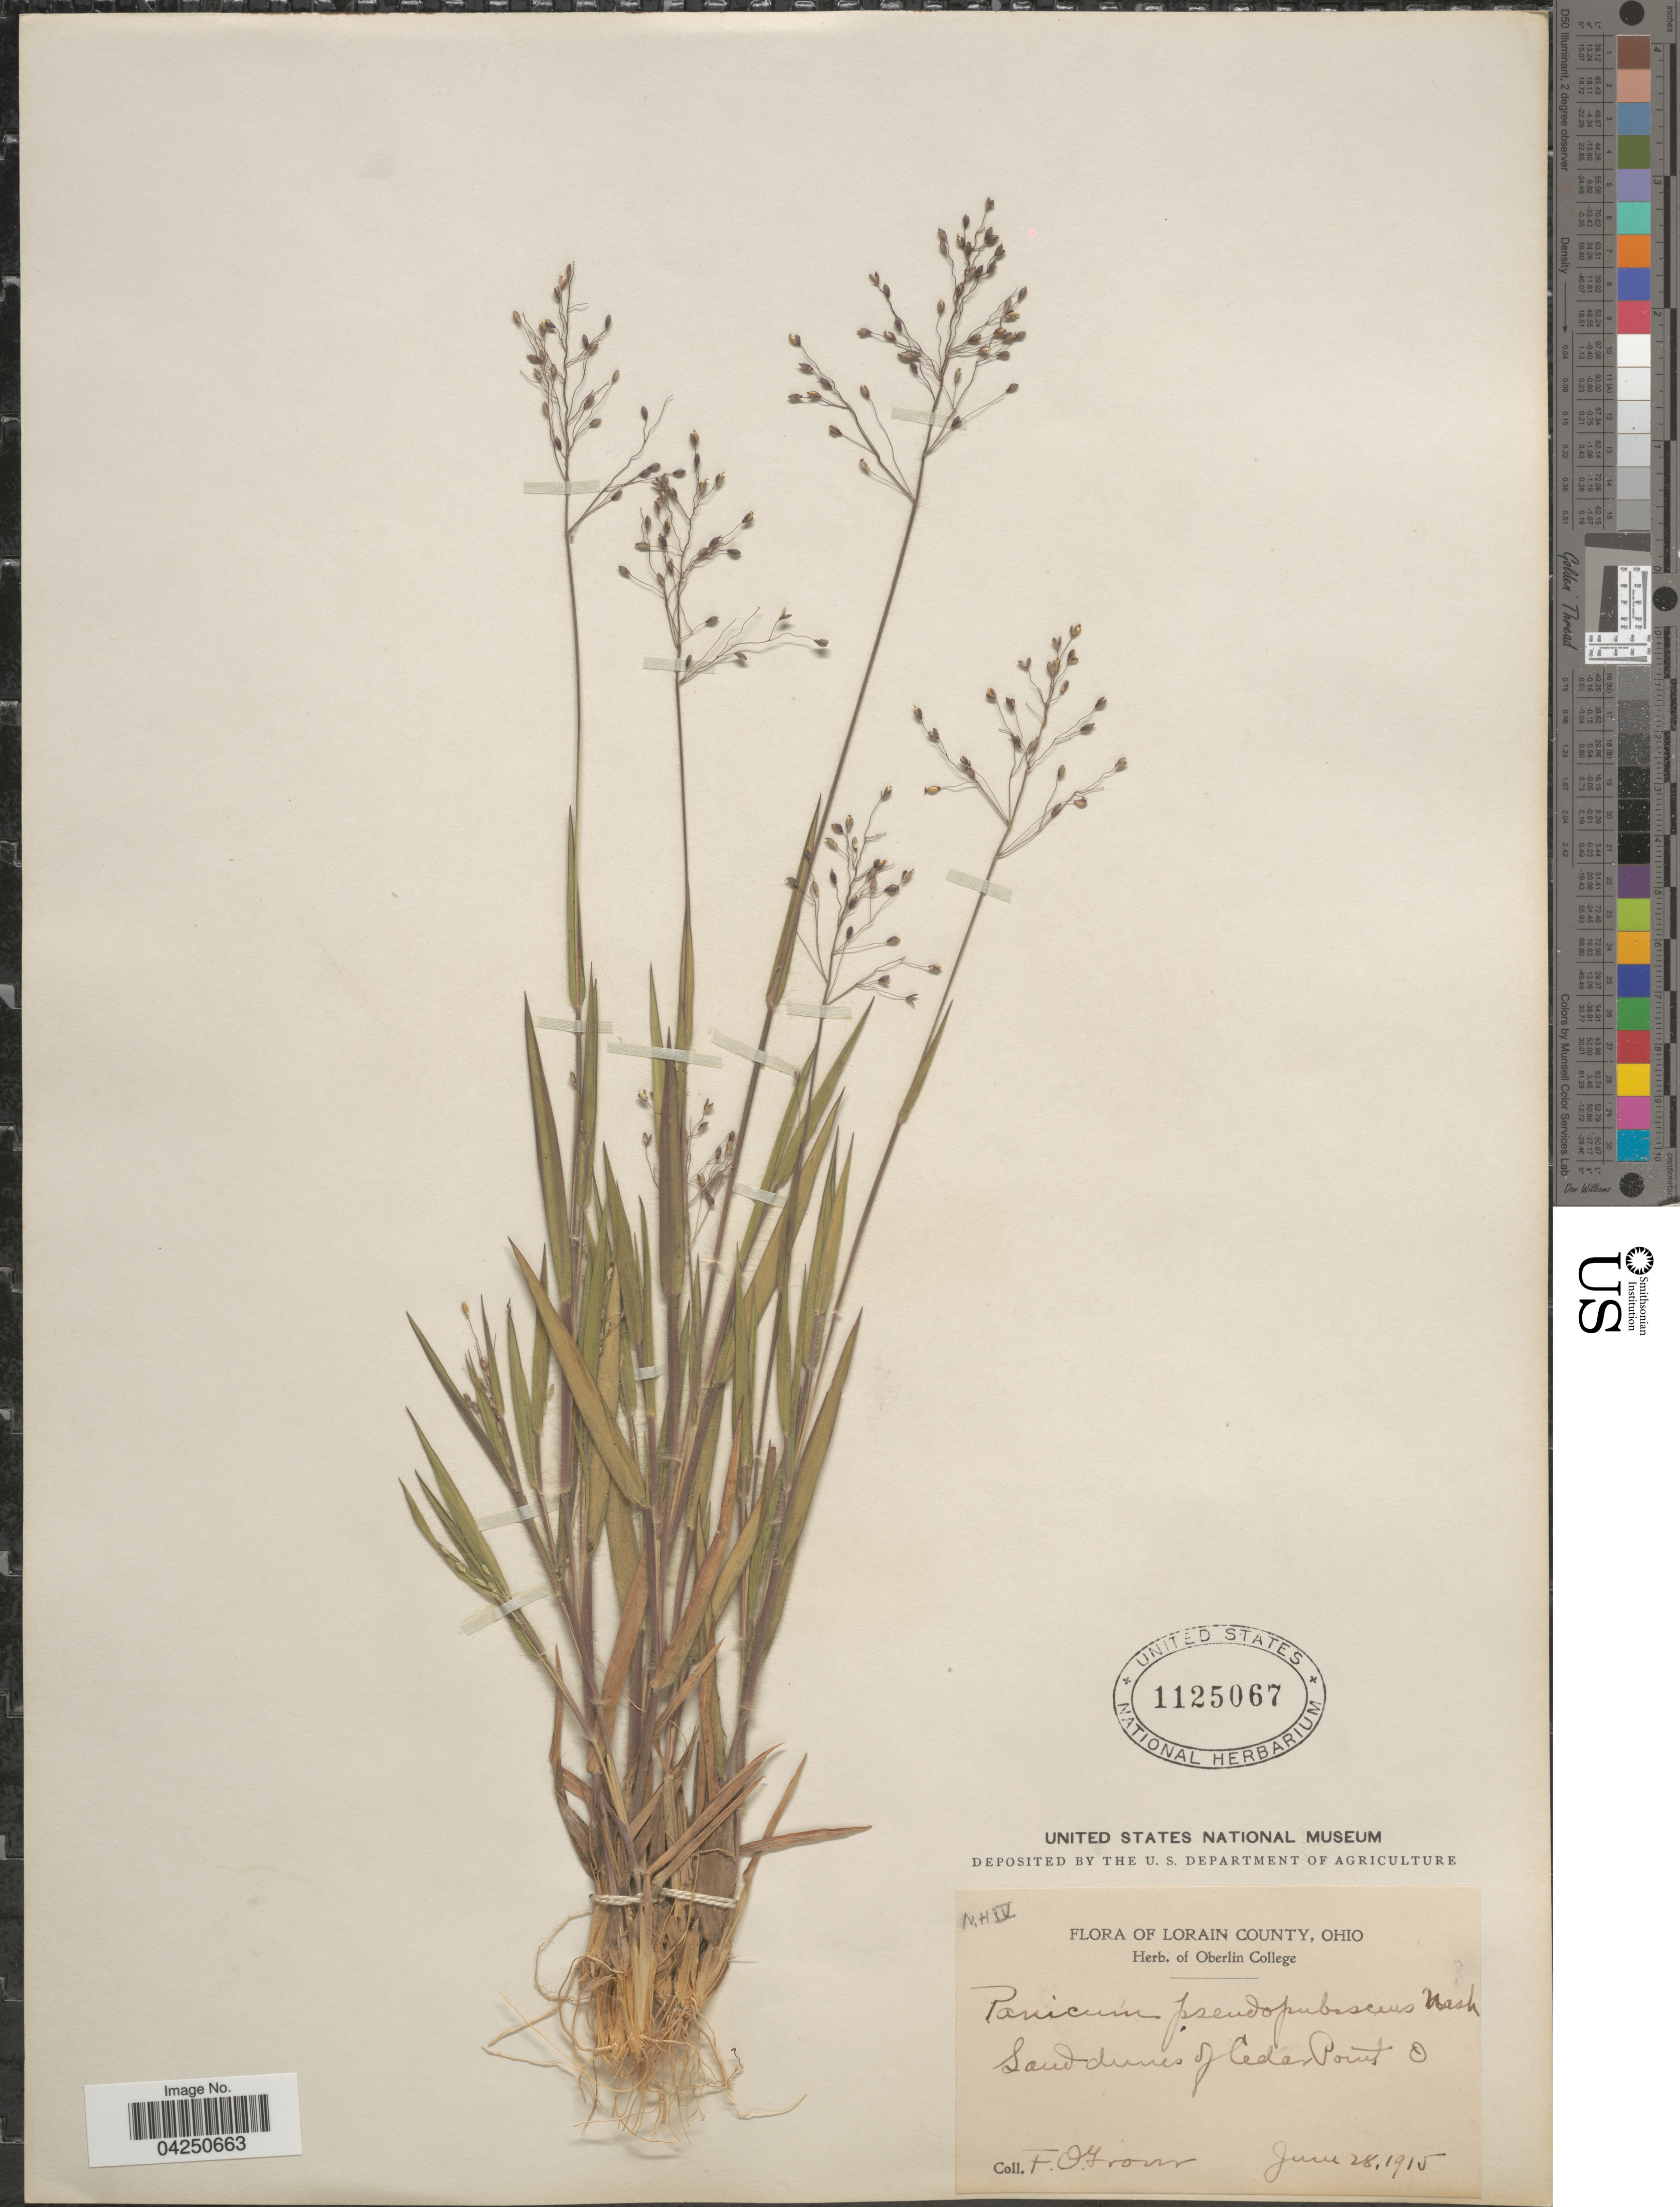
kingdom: Plantae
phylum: Tracheophyta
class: Liliopsida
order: Poales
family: Poaceae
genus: Dichanthelium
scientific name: Dichanthelium acuminatum var. acuminatum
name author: (Sw.) Gould & C.A. Clark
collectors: F. Grover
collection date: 1915-06-28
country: United States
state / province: Ohio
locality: Lorain County. Sand dunes of Cedar Point.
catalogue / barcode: US 1125067